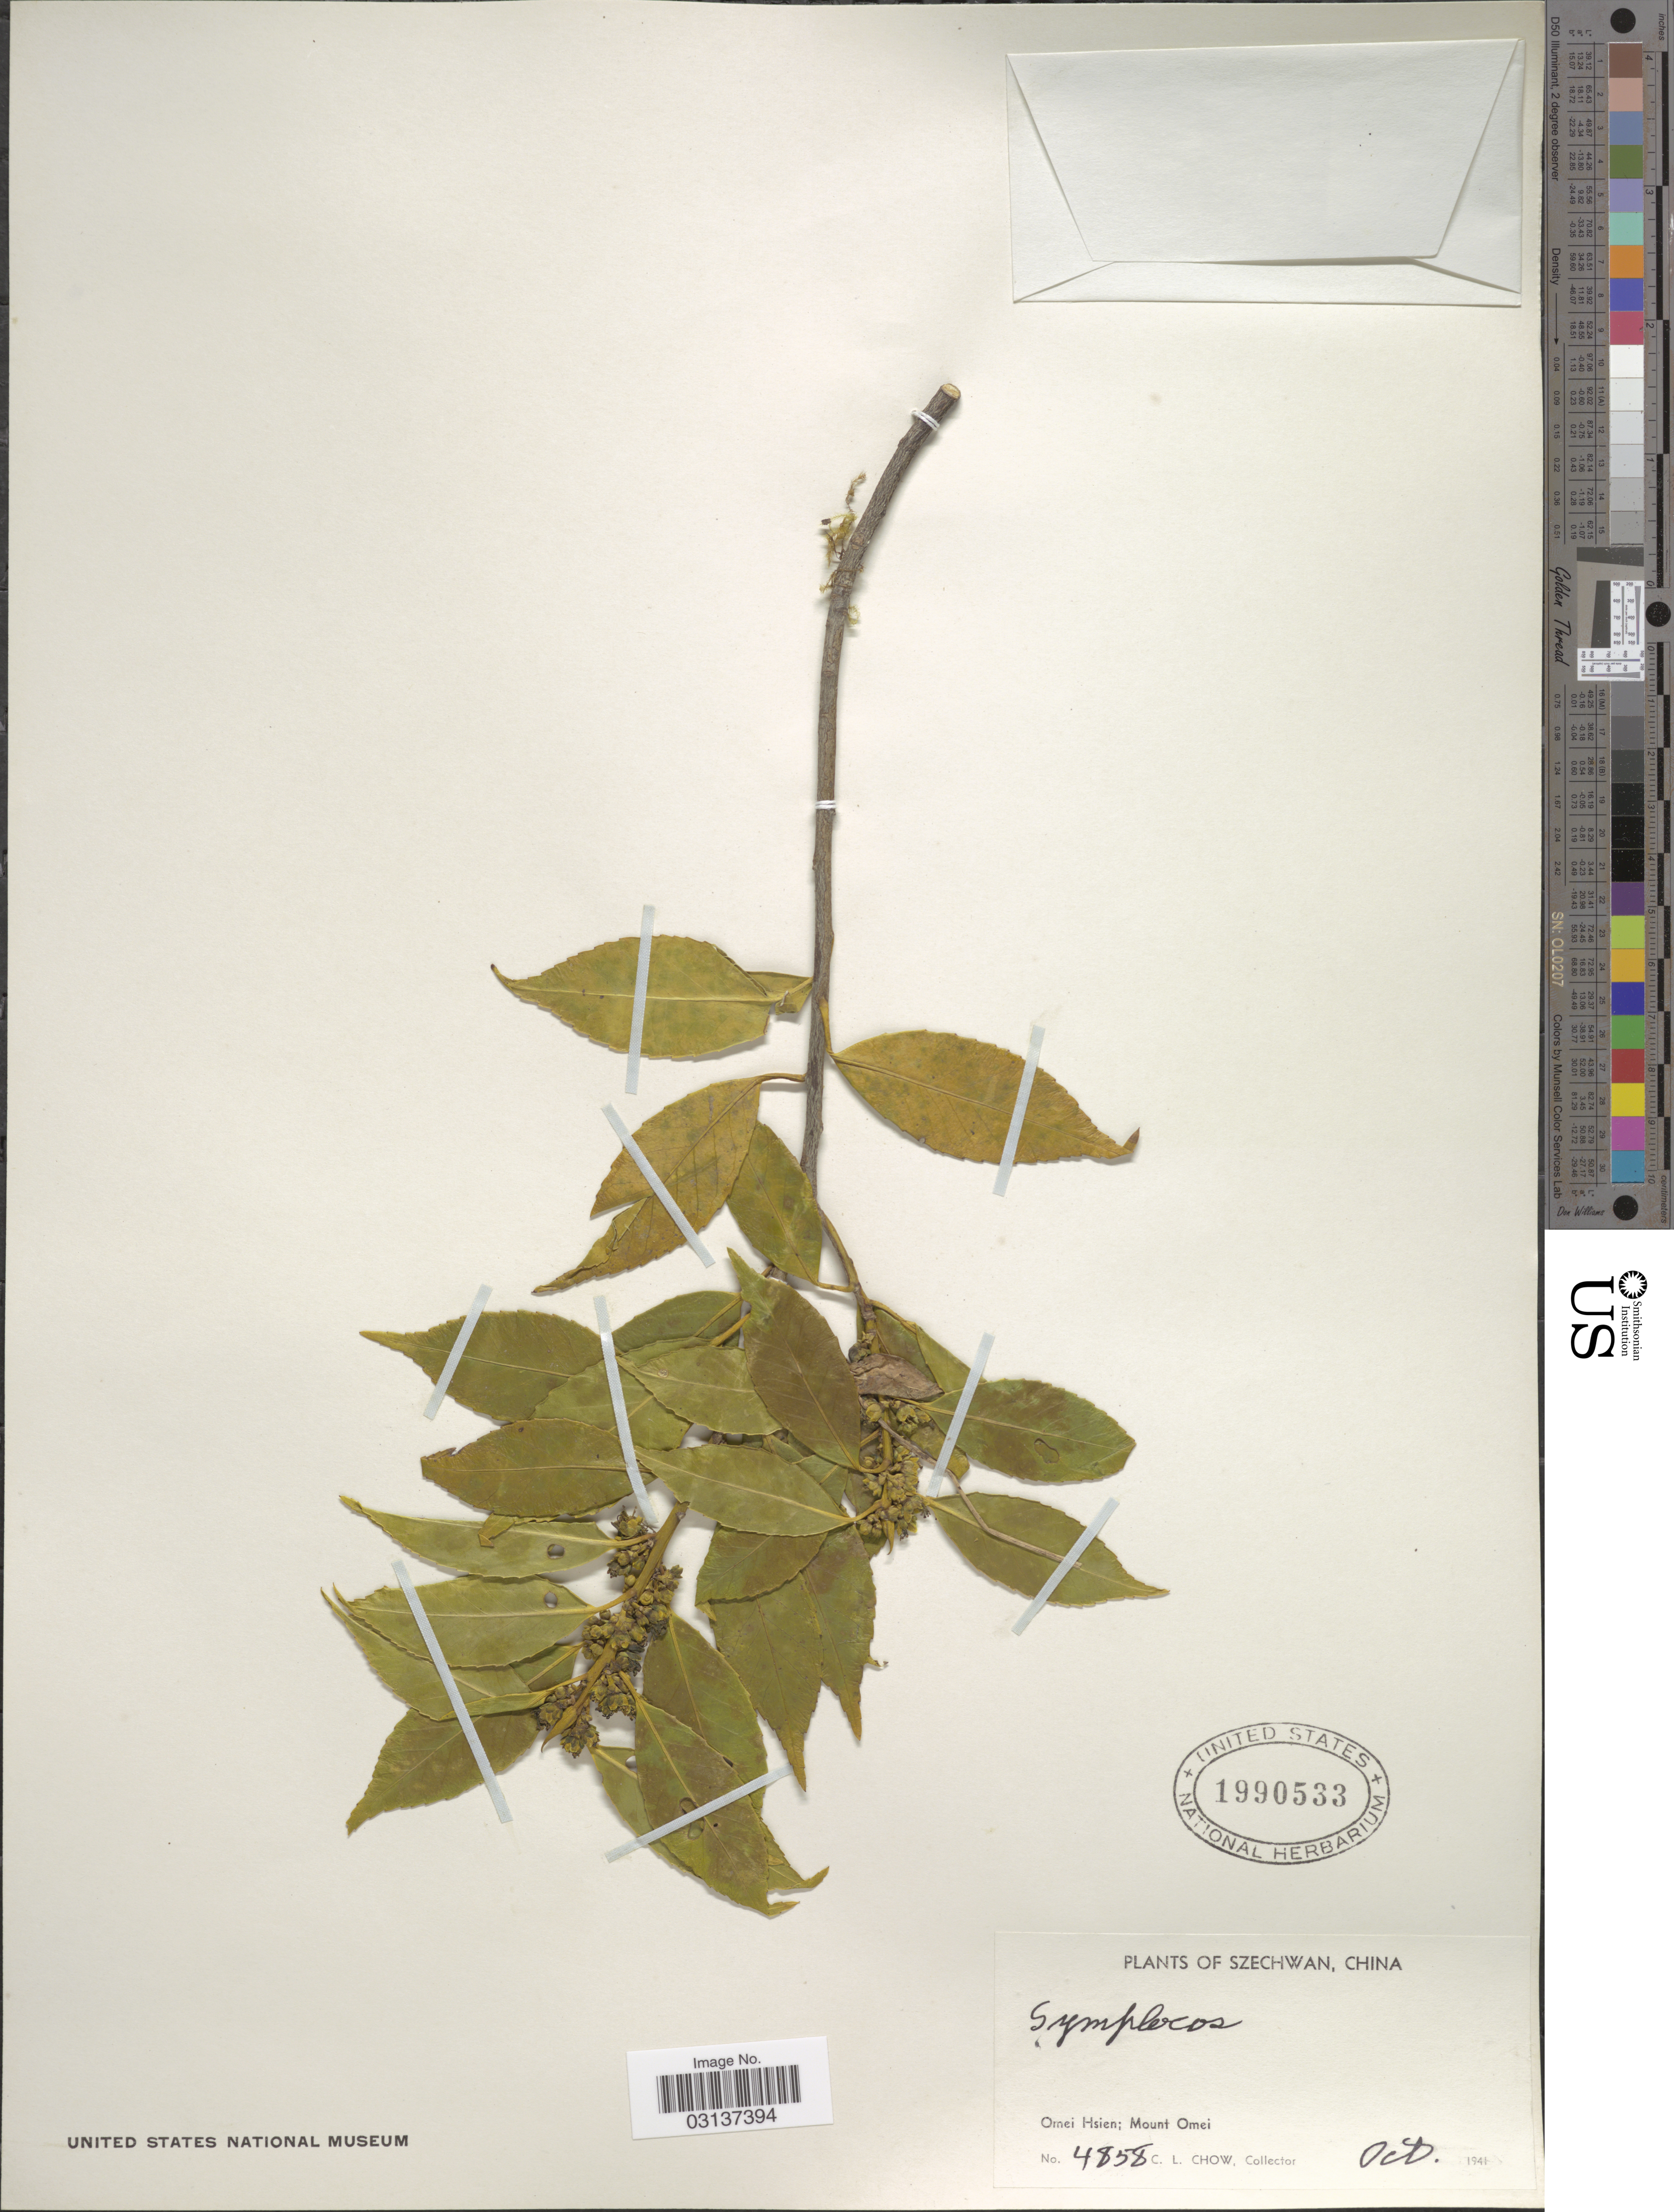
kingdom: Plantae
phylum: Tracheophyta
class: Magnoliopsida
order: Ericales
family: Symplocaceae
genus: Symplocos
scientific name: Symplocos sp.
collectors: C. Chow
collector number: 4858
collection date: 1941-10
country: China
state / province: Sichuan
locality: Szechwan, Omei Hsien; Mount Omei.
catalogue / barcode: US 1990533